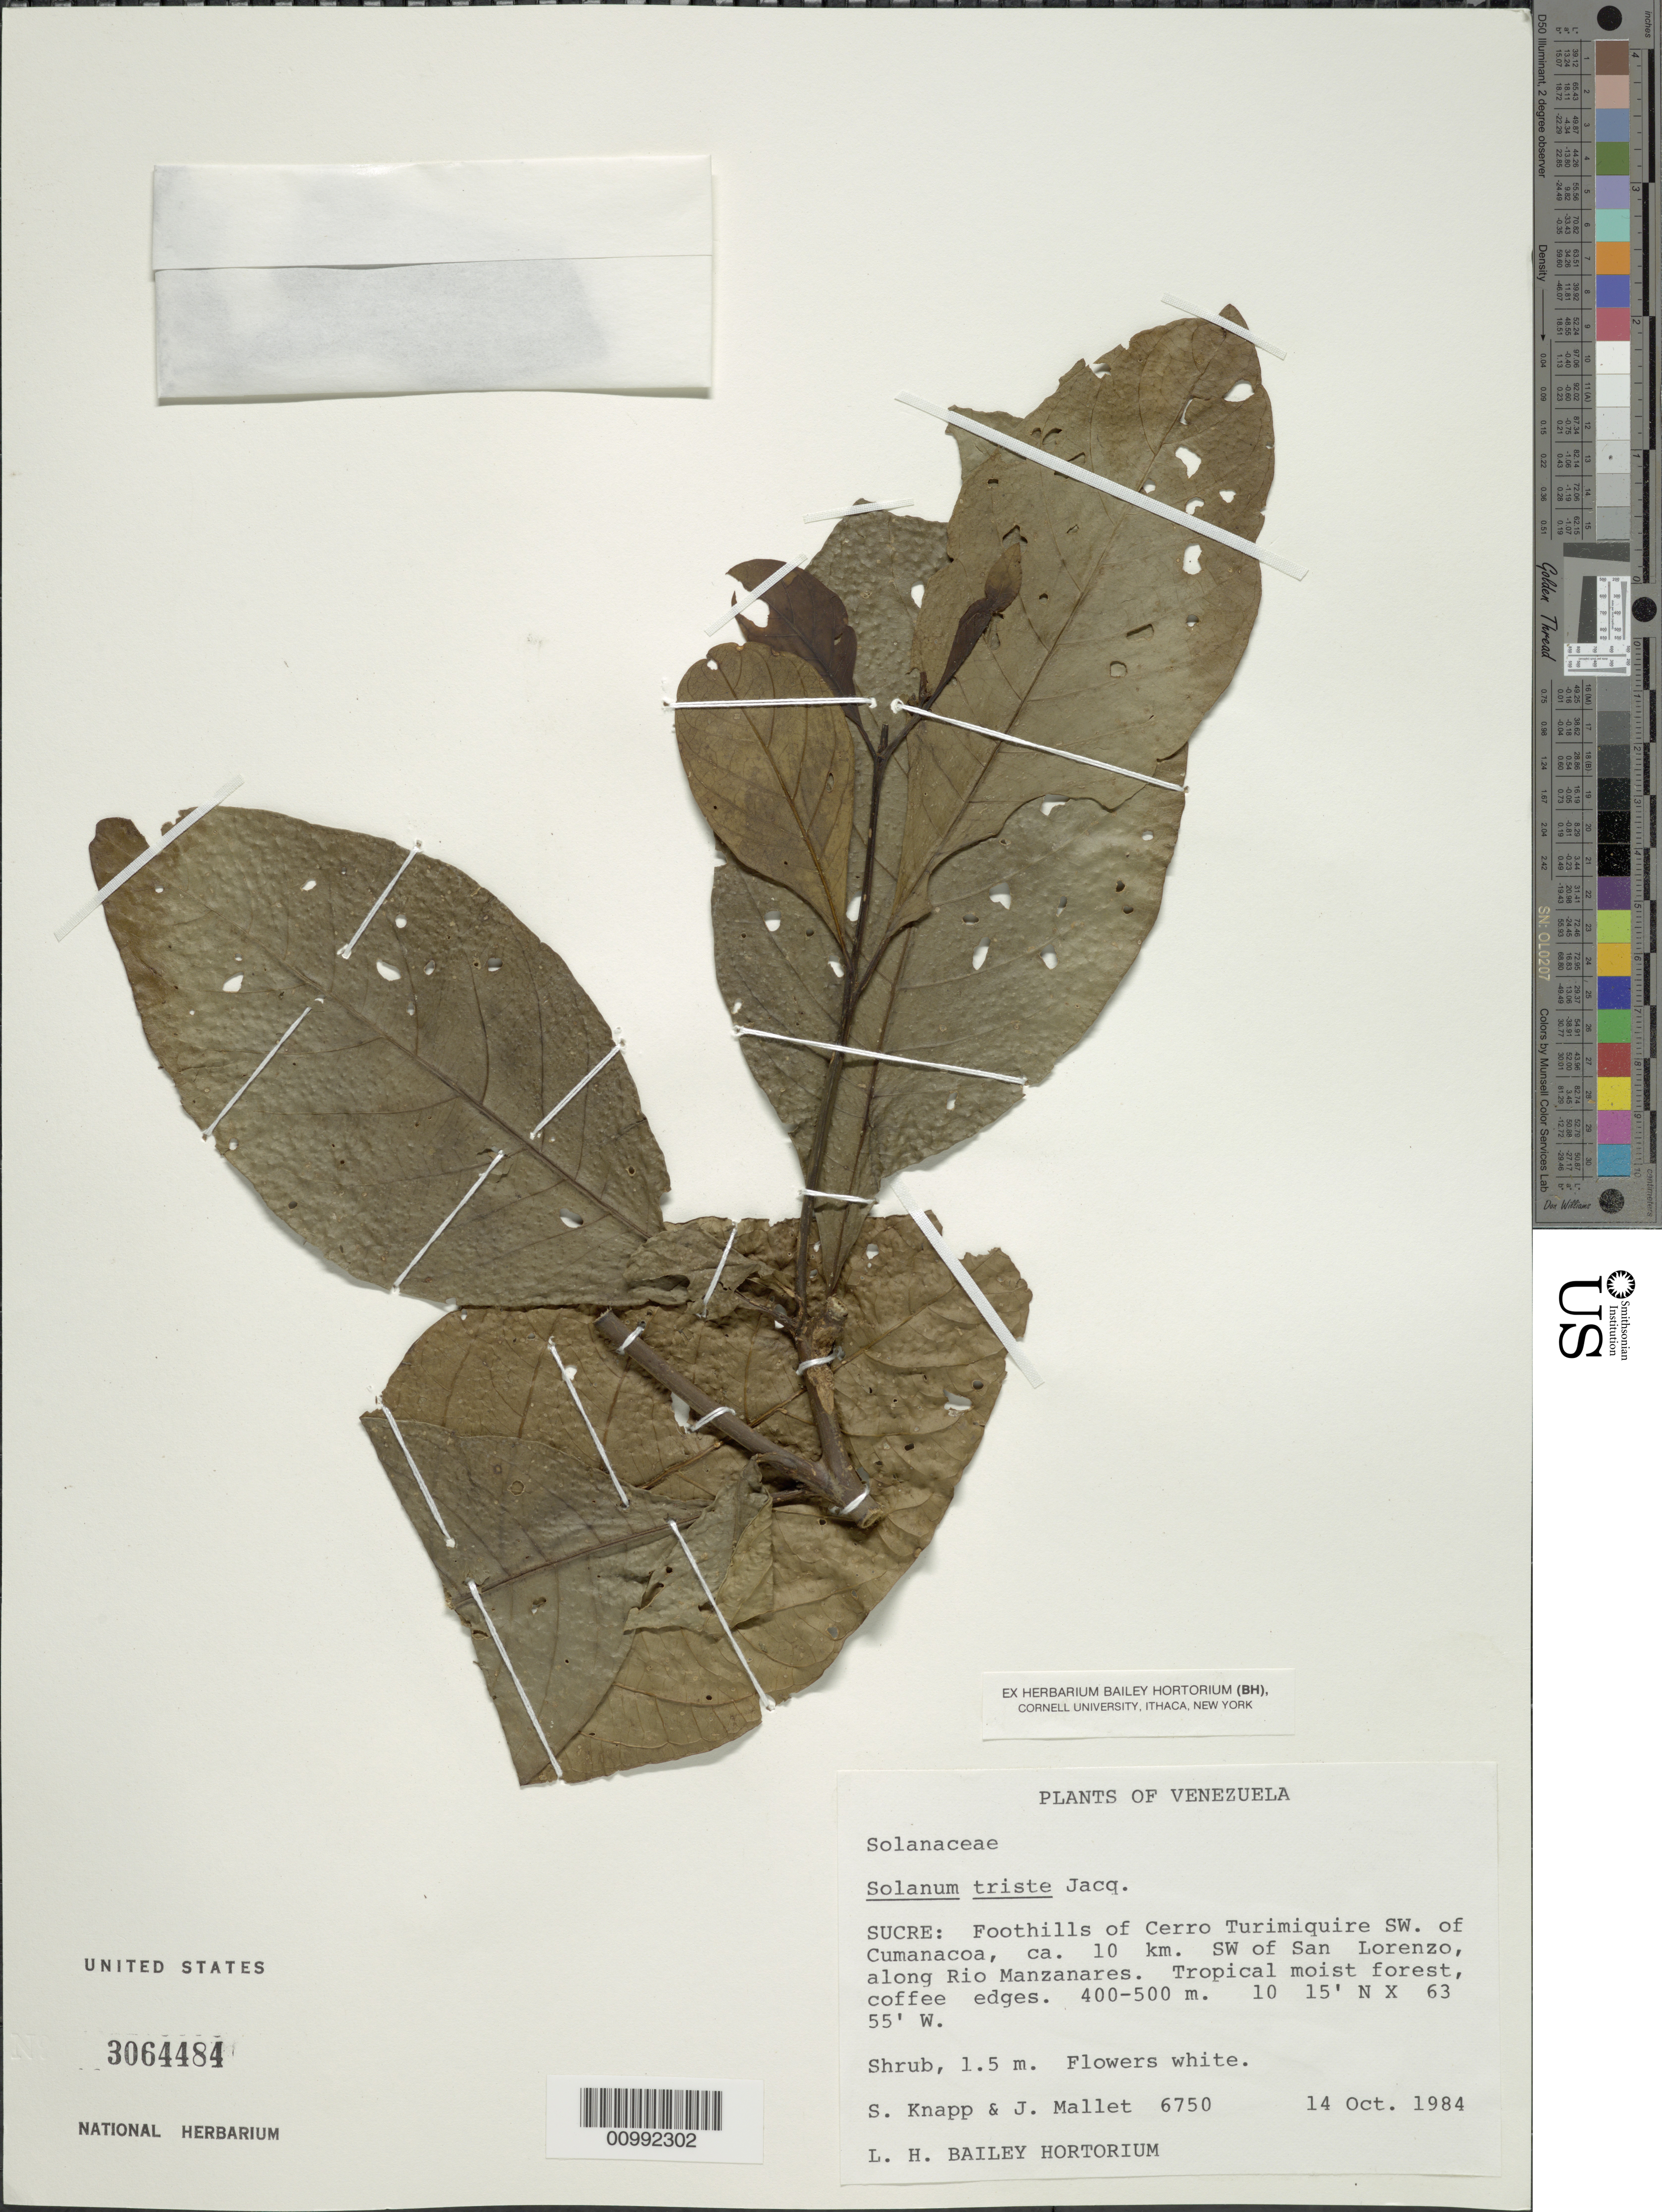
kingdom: Plantae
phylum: Tracheophyta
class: Magnoliopsida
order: Solanales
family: Solanaceae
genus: Solanum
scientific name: Solanum triste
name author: Jacq.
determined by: Knapp, S. D.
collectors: S. Knapp & J. Mallet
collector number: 6750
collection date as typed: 14 Oct 1984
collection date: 1984-10-14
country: Venezuela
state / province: Sucre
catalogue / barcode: US 3064484